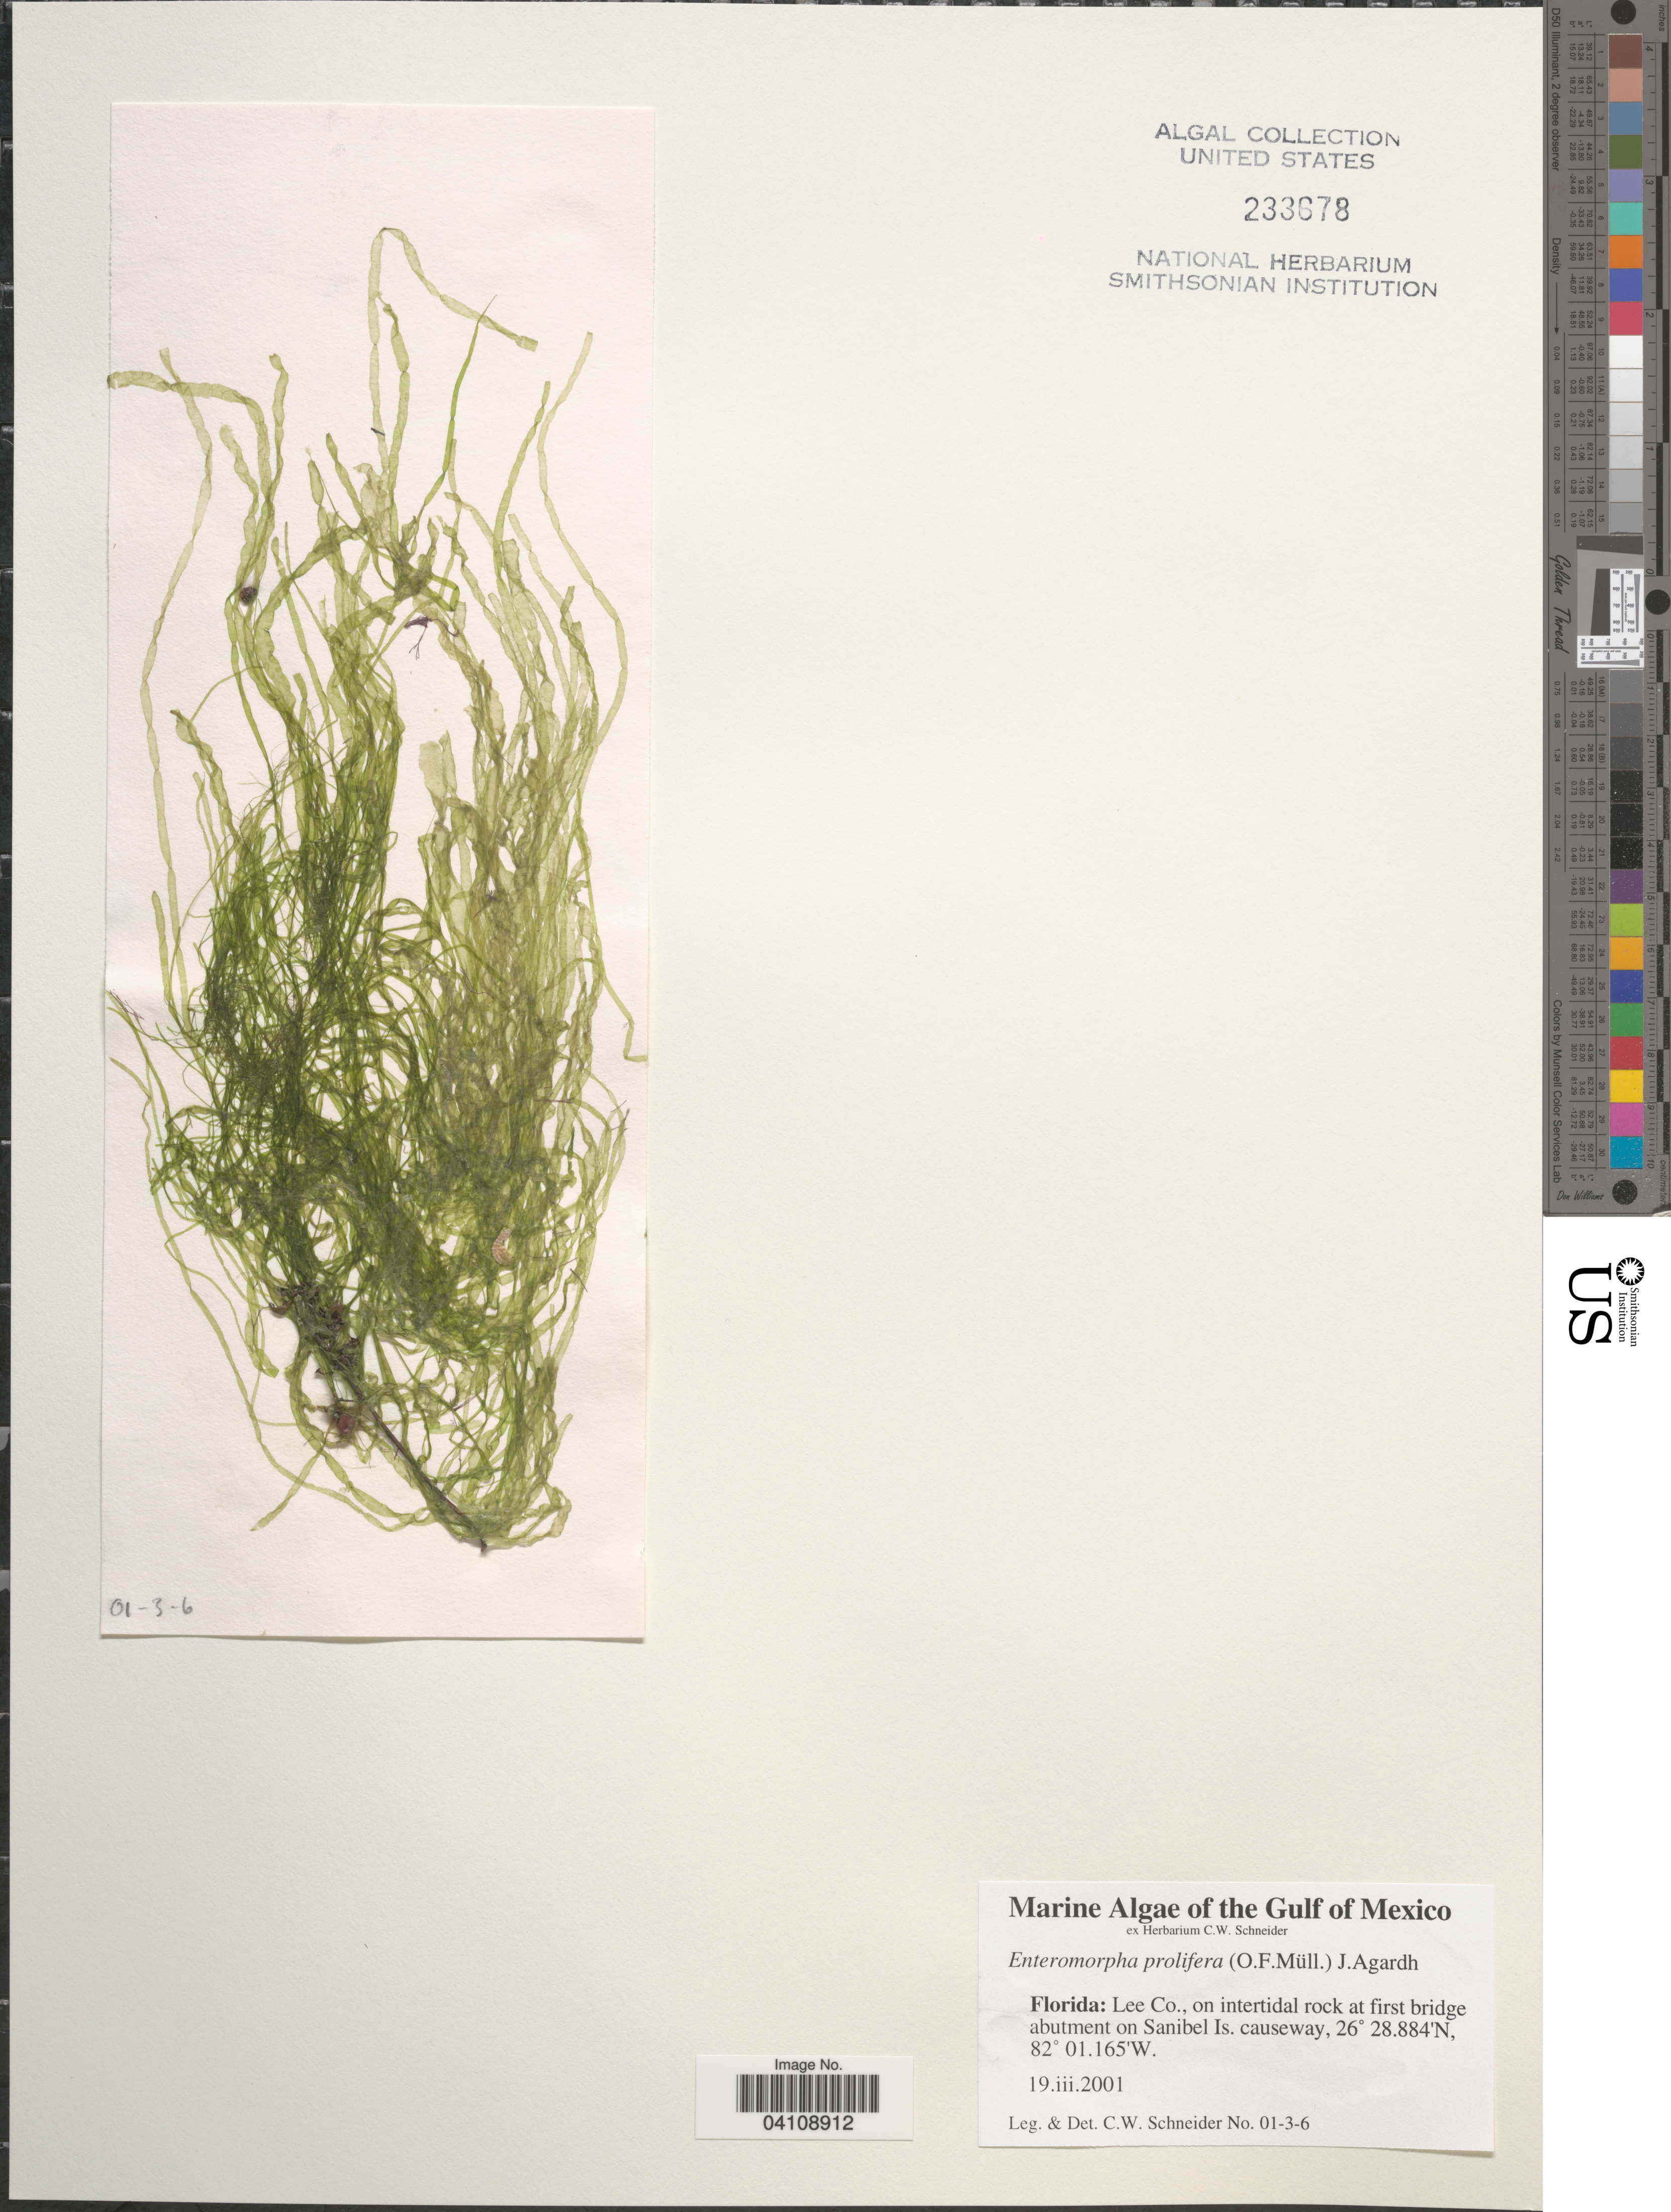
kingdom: Plantae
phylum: Chlorophyta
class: Ulvophyceae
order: Ulvales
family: Ulvaceae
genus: Ulva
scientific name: Ulva prolifera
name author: O.F. Müller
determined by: Algae name updating Project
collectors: C. W.Schneider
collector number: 01-3-6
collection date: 2001-03-19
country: United States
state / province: Florida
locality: The Gulf of Mexico. Lee Co., on intertidal rock at first bridge abutment on Sanibel Is. causeway.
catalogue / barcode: US 233678